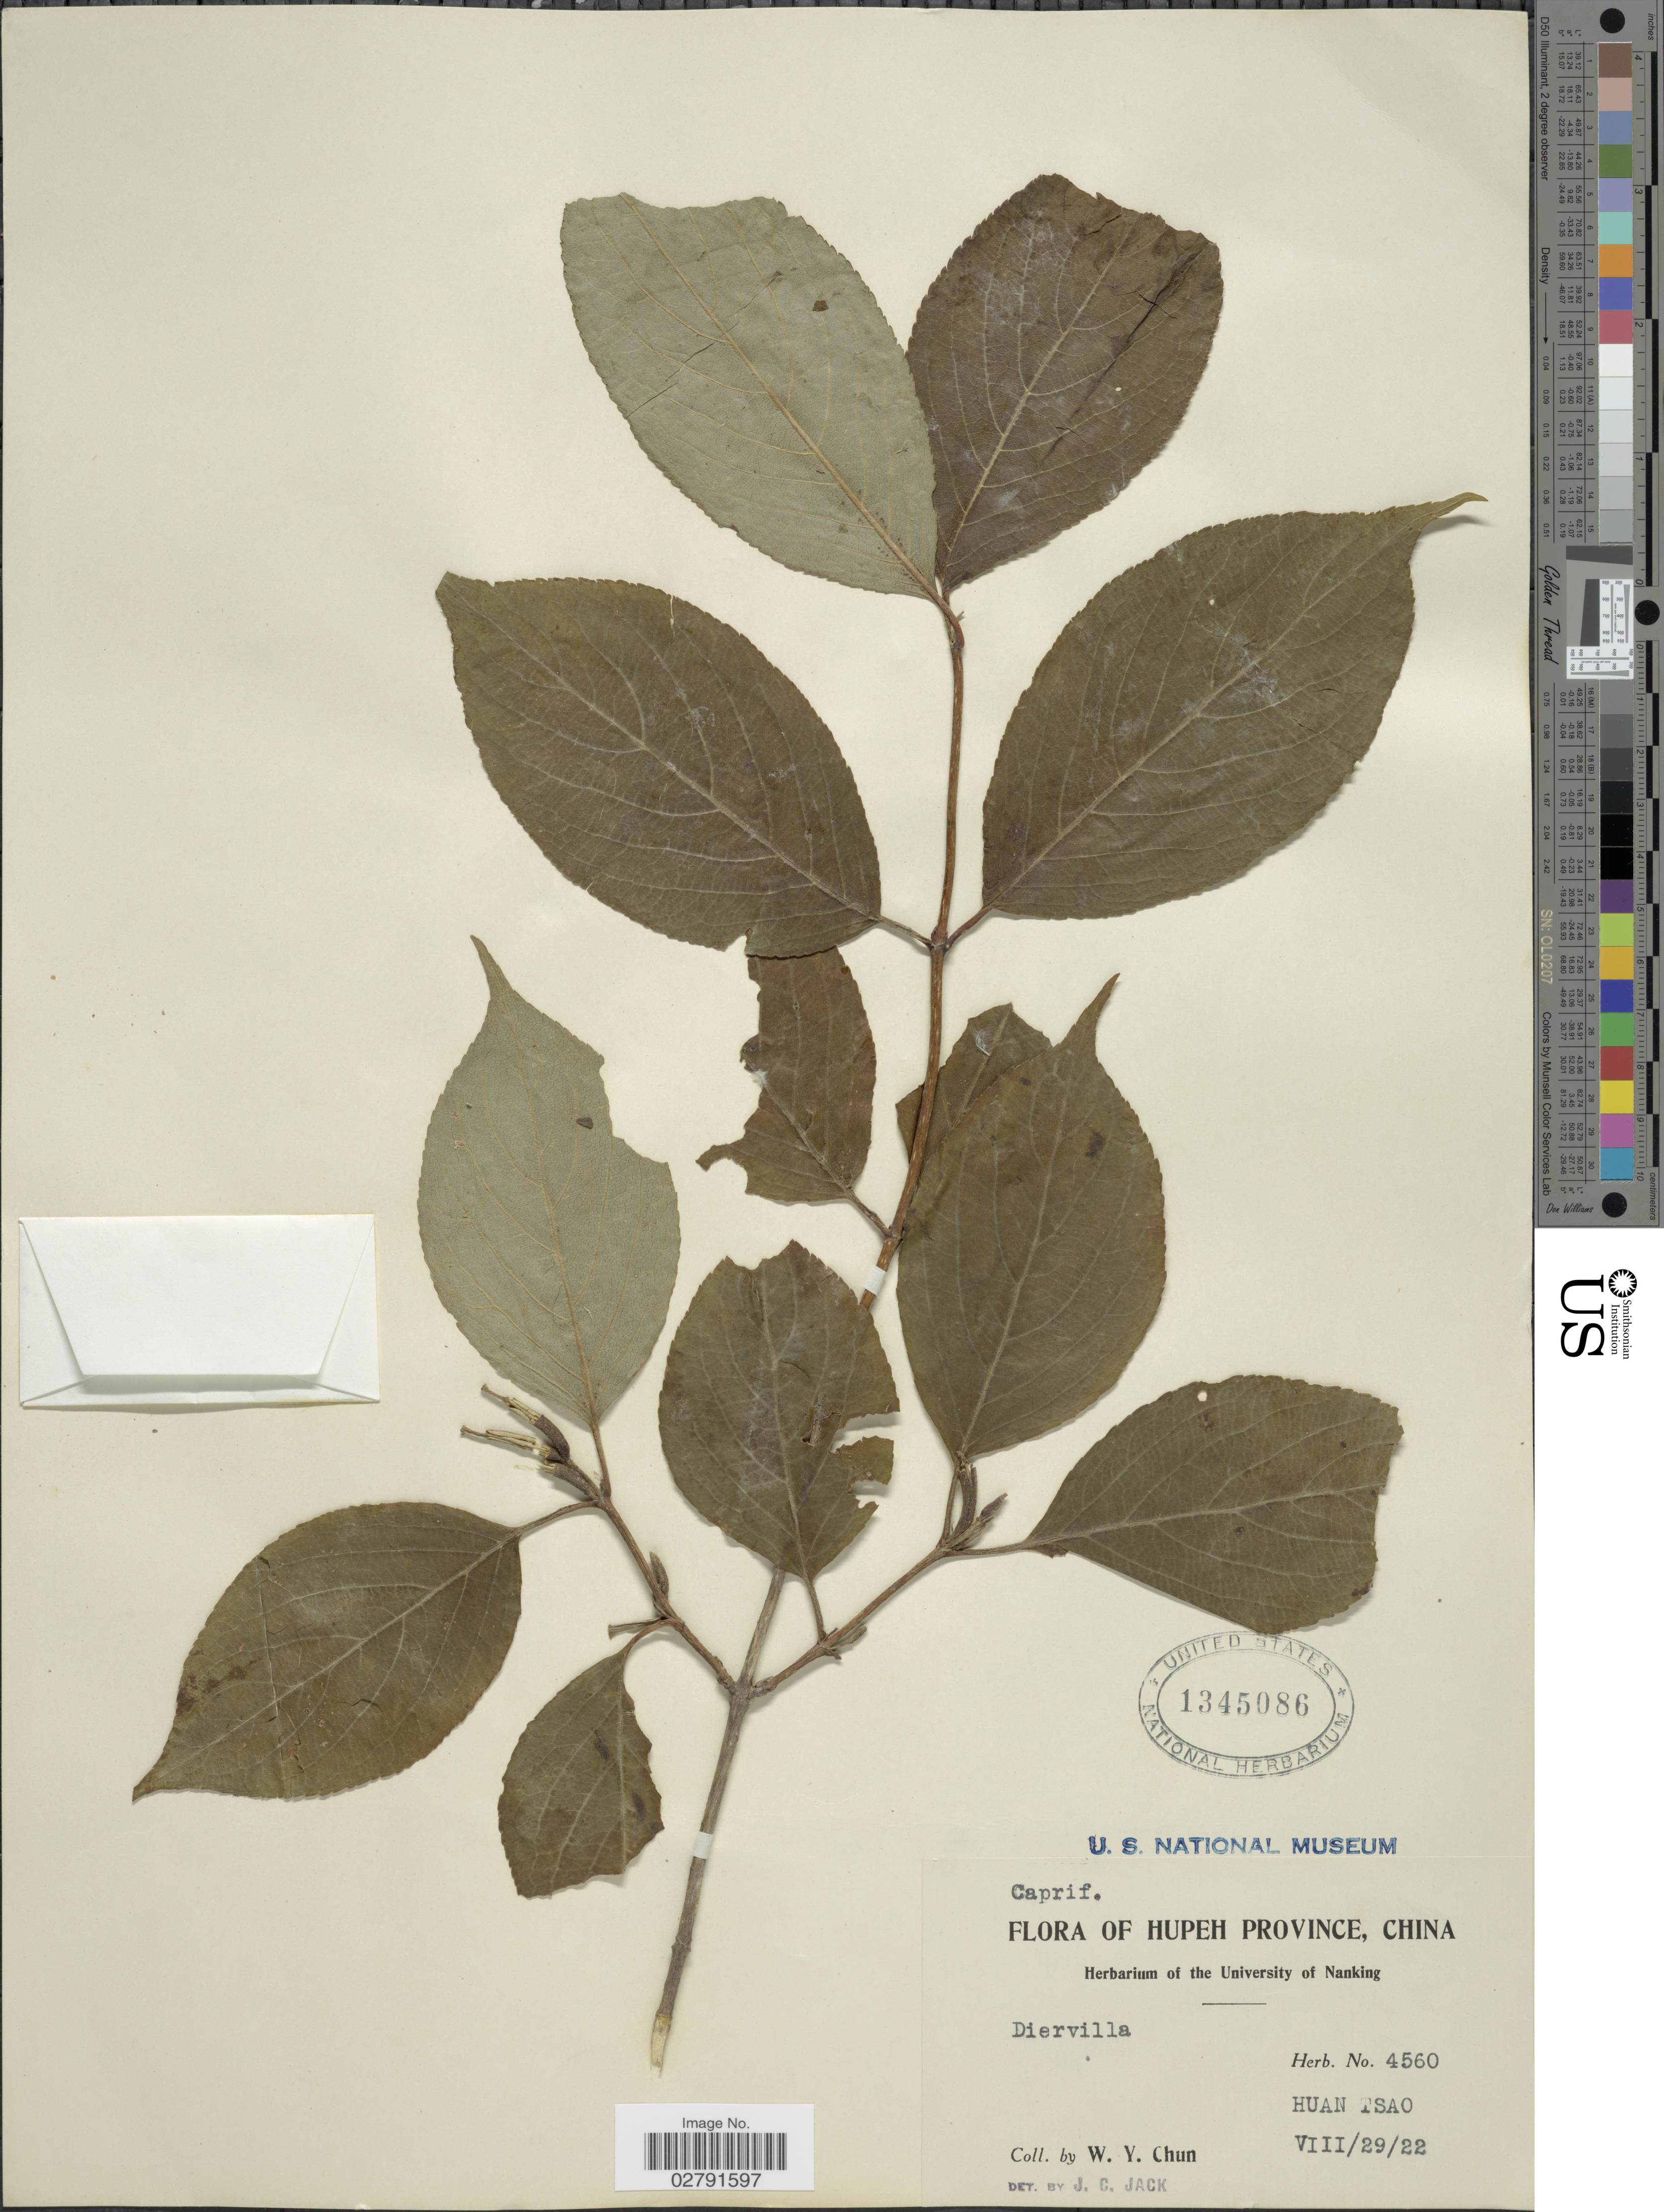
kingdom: Plantae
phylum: Tracheophyta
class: Magnoliopsida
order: Dipsacales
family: Caprifoliaceae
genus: Diervilla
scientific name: Diervilla florida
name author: (Bunge) Siebold & Zucc.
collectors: W. Y. Chun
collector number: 4560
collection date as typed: Transcribed d/m/y: 29/8/22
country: China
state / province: Hubei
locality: Hupeh Province, Huan Tsao.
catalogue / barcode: US 1345086